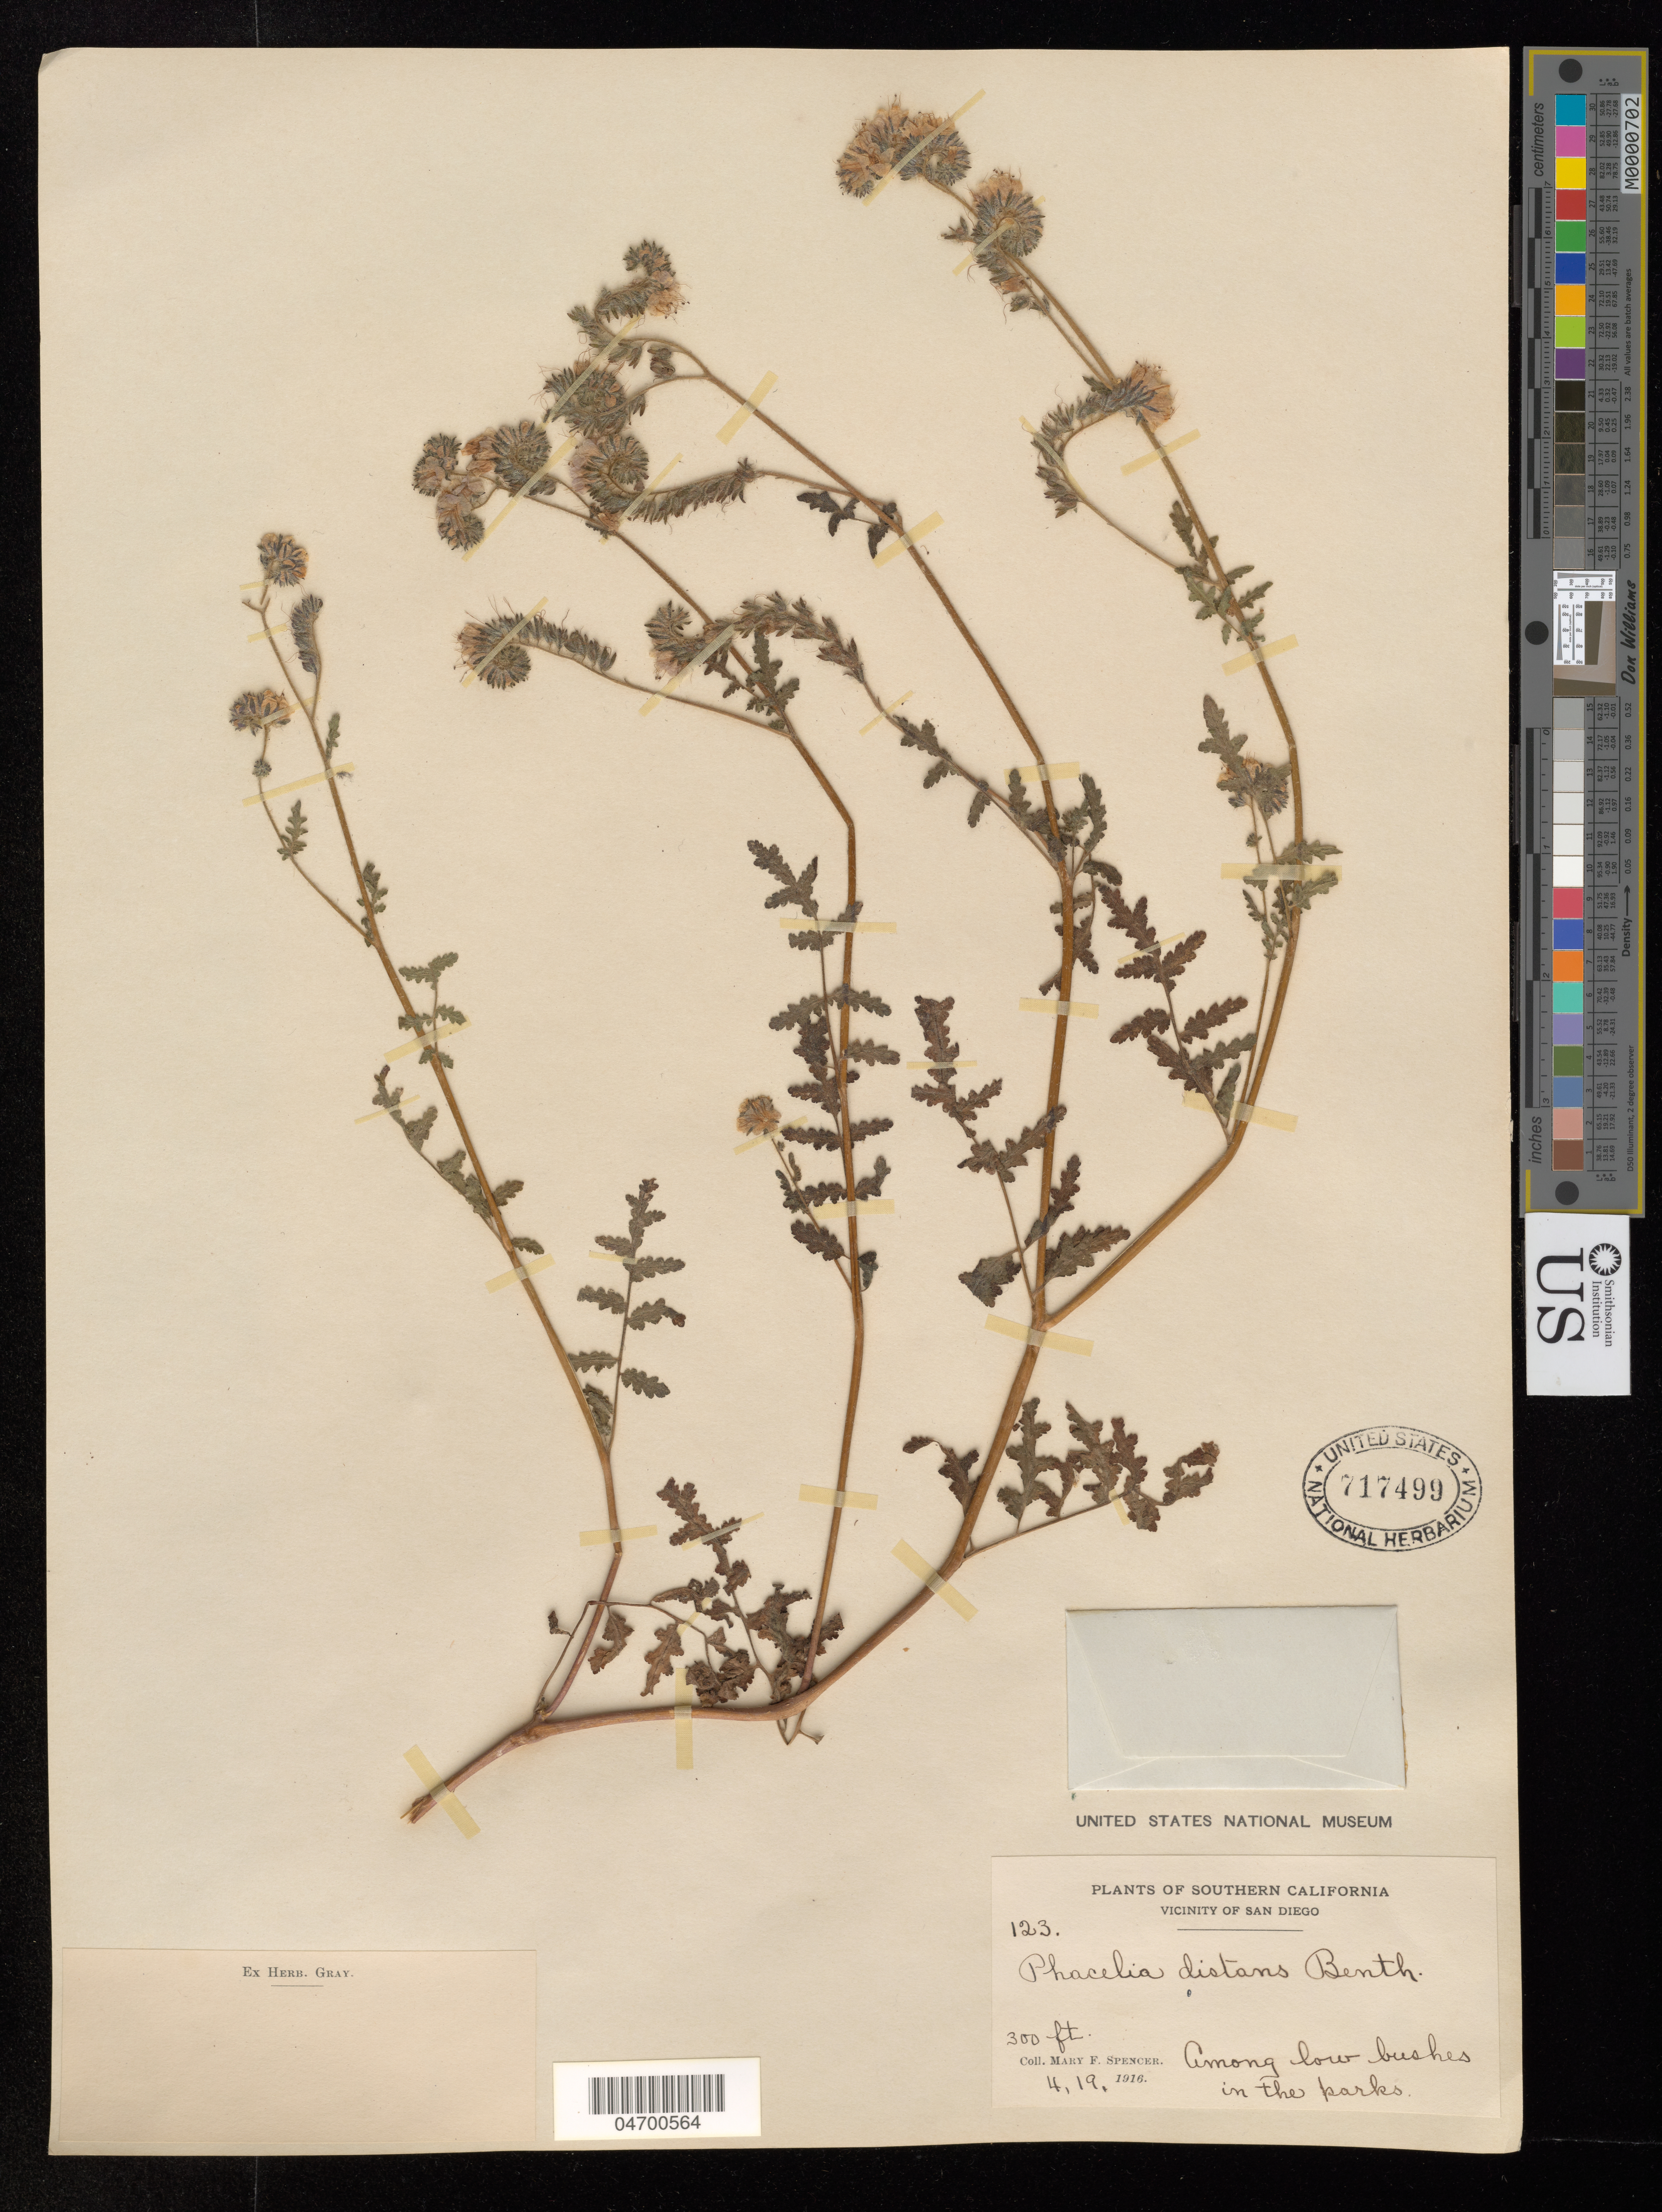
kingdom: Plantae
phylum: Tracheophyta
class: Magnoliopsida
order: Boraginales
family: Hydrophyllaceae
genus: Phacelia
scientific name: Phacelia distans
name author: Benth.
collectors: M. Spencer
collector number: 123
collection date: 1916-04-19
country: United States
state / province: California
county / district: San Diego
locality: Southern California. Vicinity of San Diego.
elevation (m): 91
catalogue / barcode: US 717499